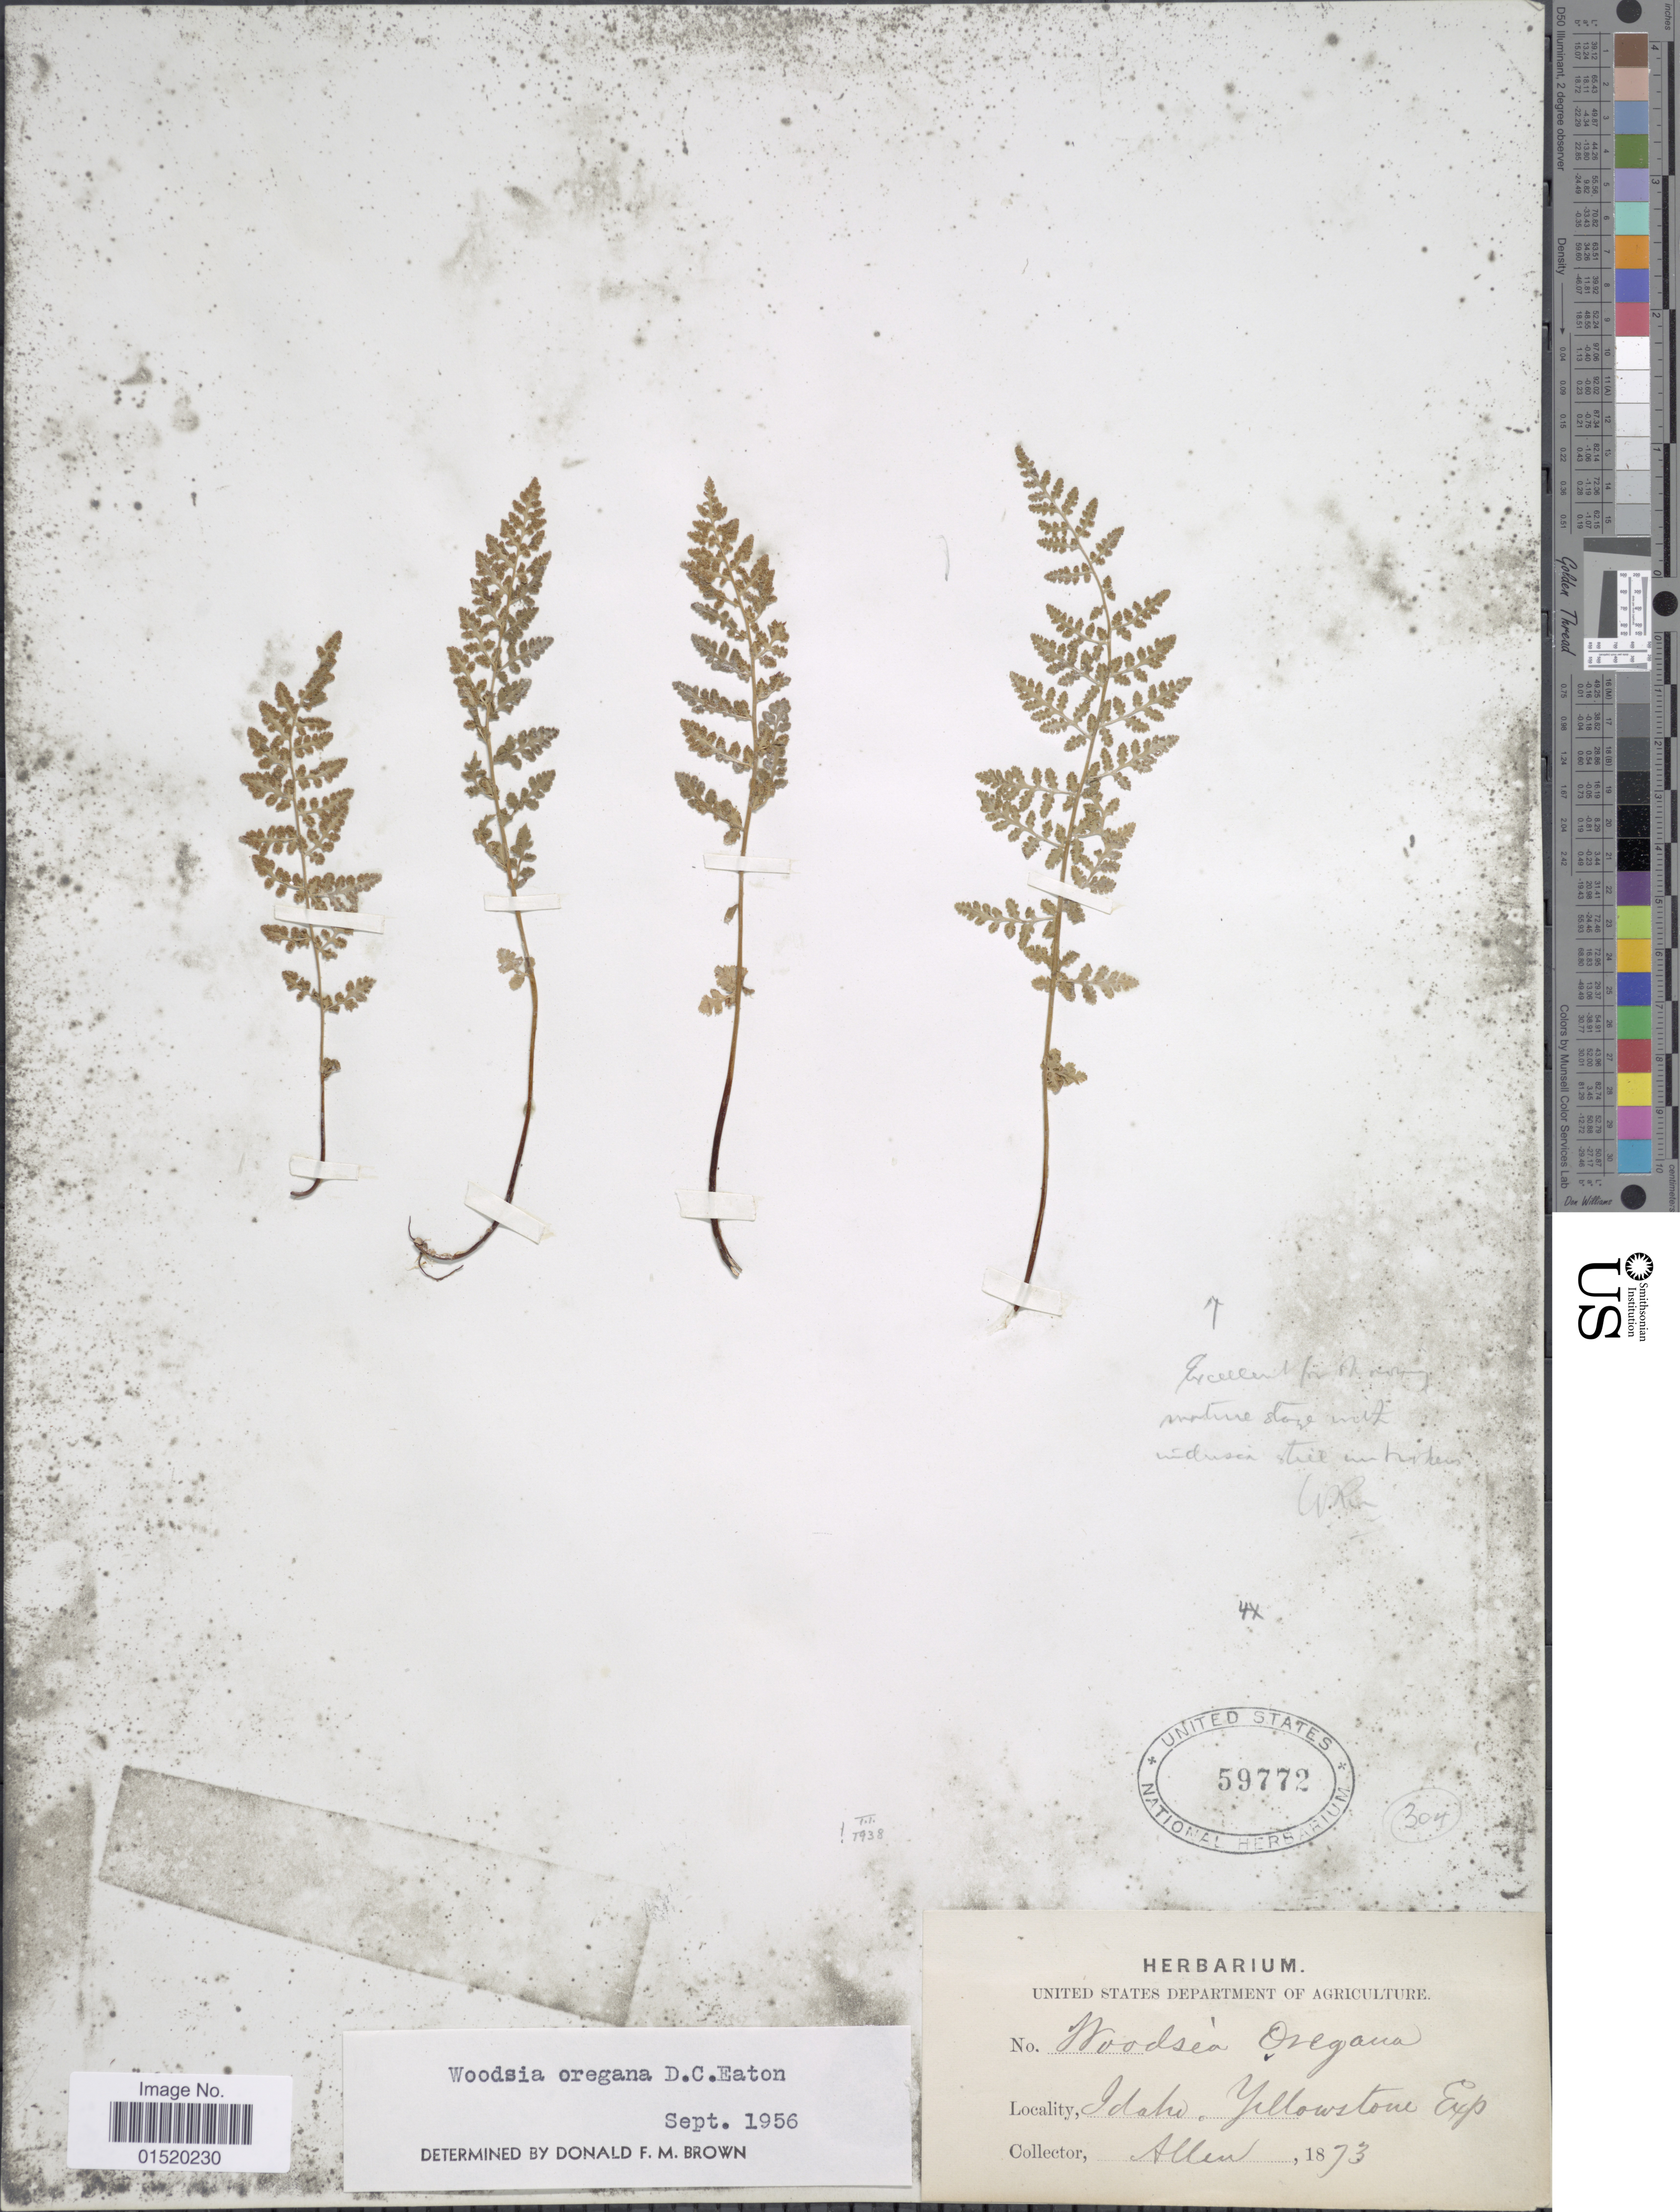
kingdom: Plantae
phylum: Tracheophyta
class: Polypodiopsida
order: Polypodiales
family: Woodsiaceae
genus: Woodsia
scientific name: Woodsia oregana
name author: D.C. Eaton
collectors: -- Allen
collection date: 1873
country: United States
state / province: Idaho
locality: Yellowstone Exp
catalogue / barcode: US 59772